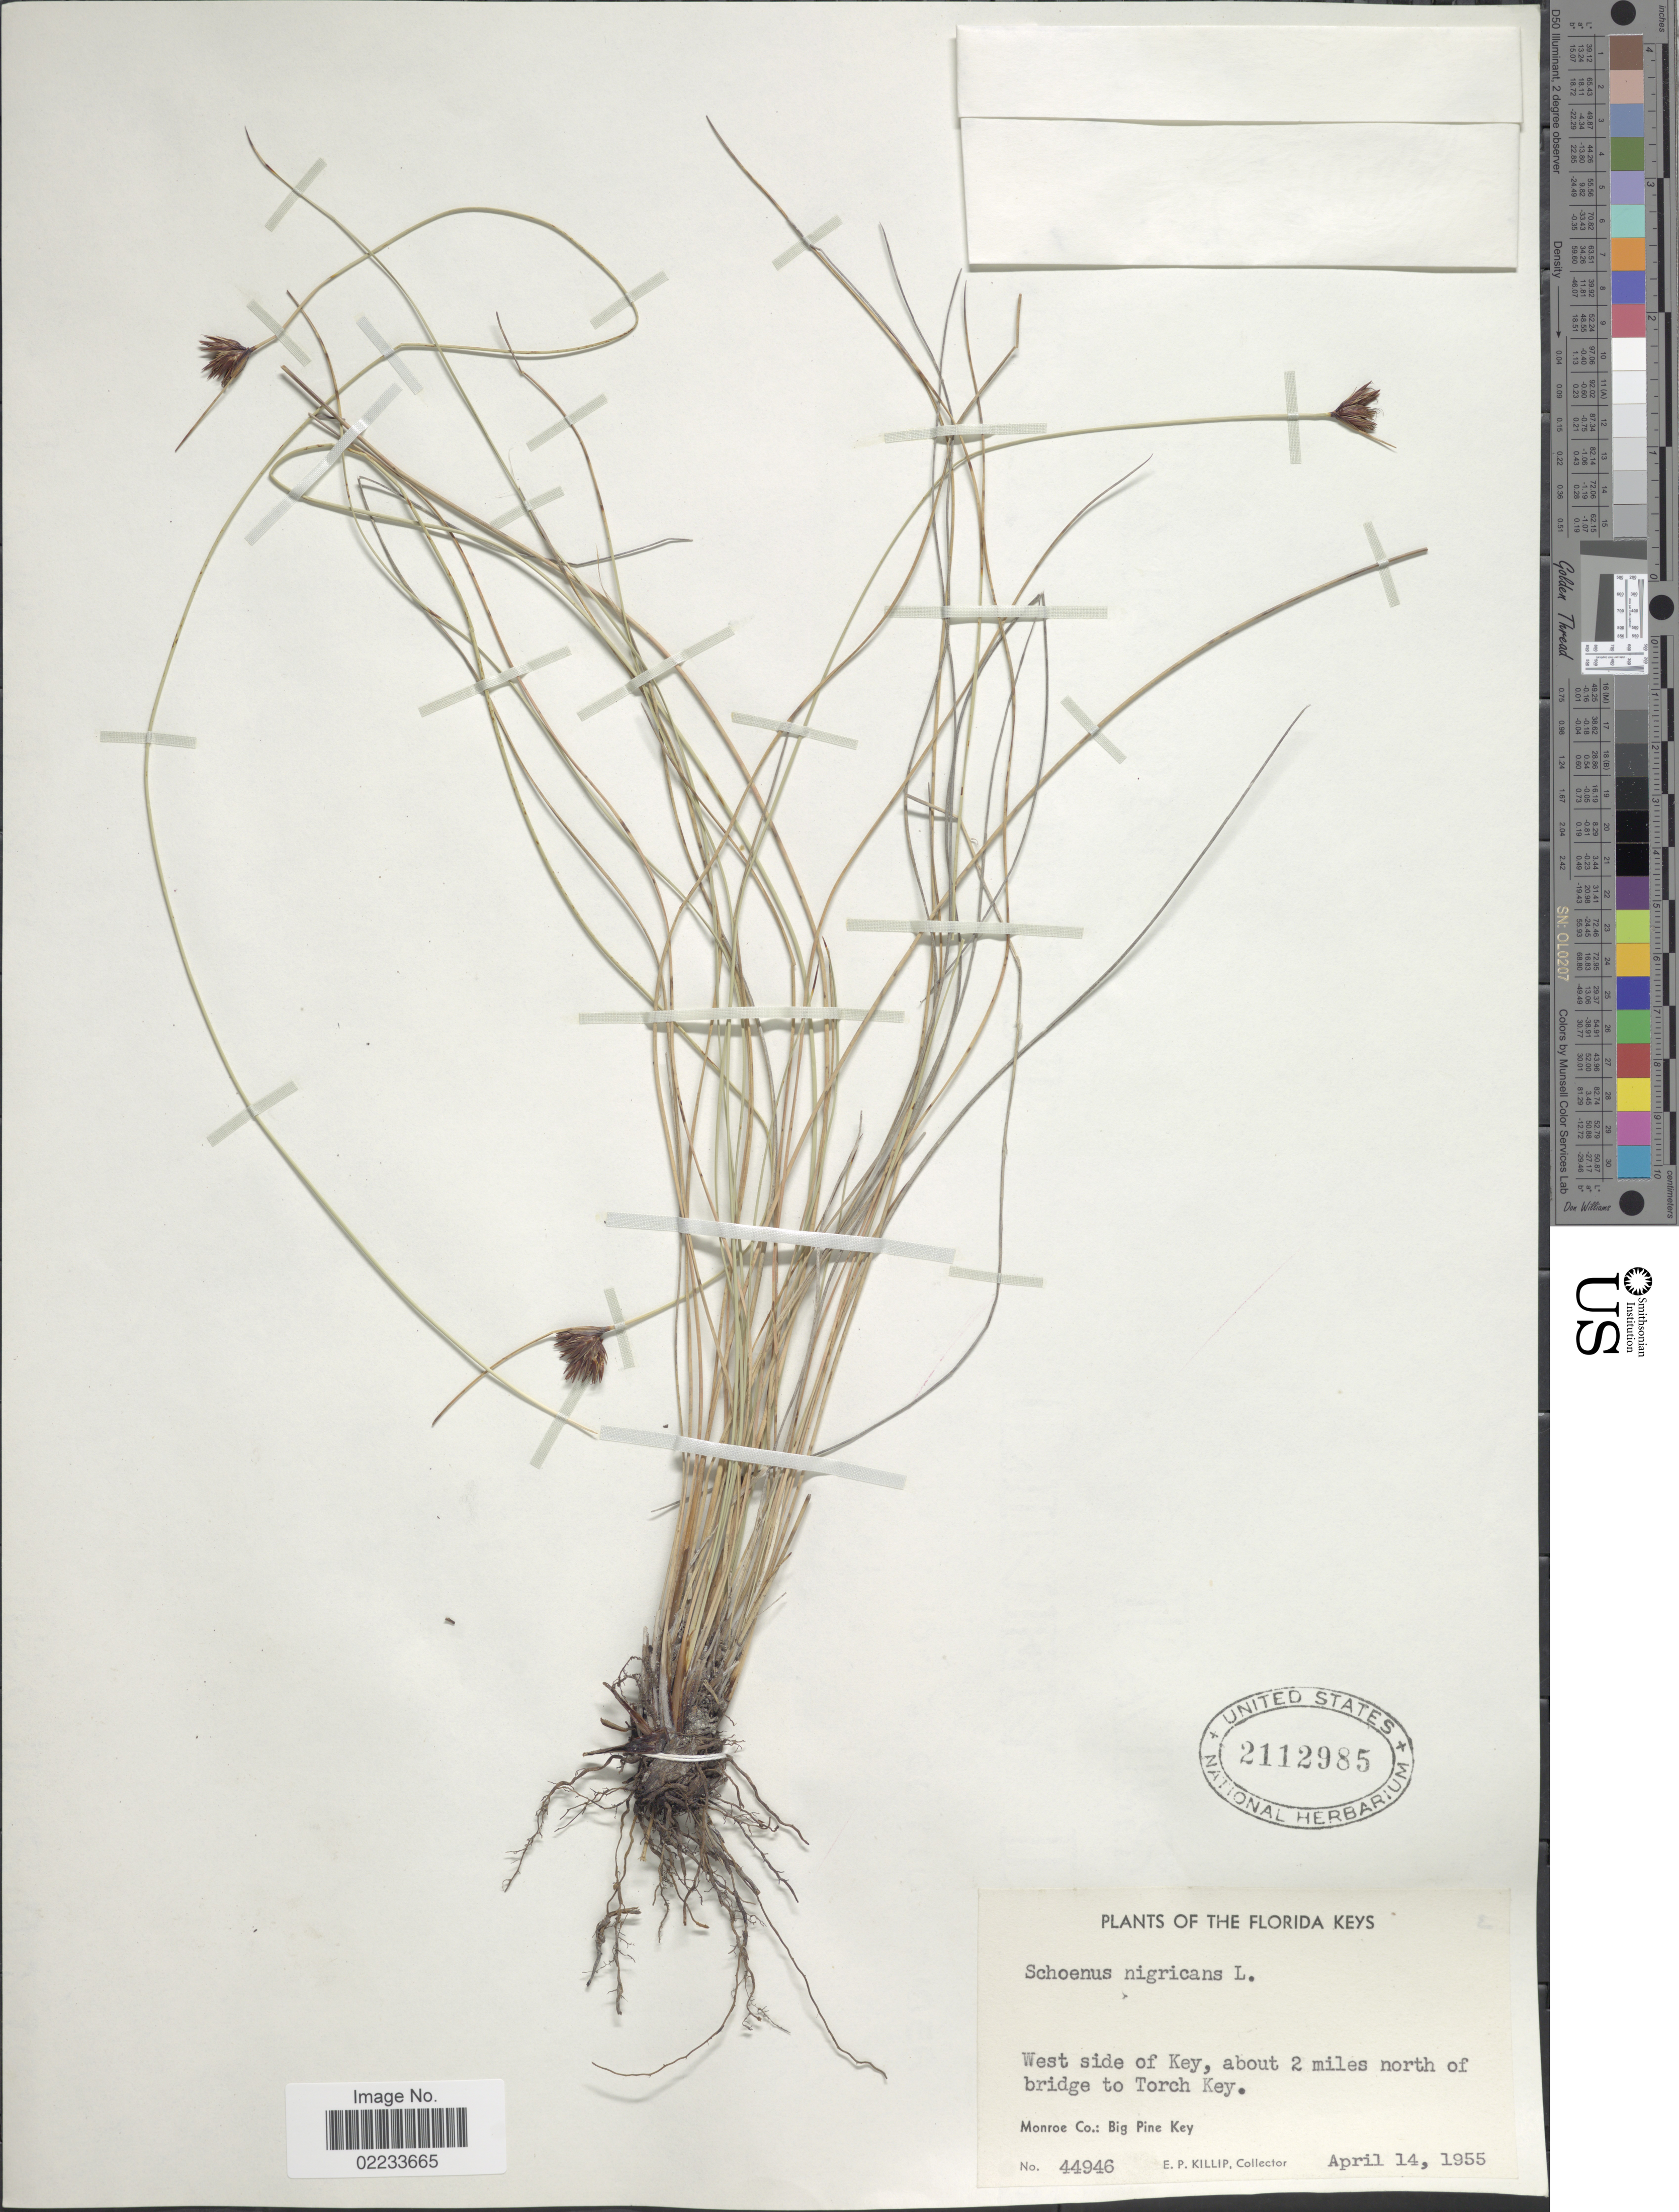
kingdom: Plantae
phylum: Tracheophyta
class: Liliopsida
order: Poales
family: Cyperaceae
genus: Schoenus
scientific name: Schoenus nigricans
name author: L.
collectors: E. P. Killip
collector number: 44946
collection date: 1955-04-14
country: United States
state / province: Florida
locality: The Florida Keys, West side of Key, about 2 miles north of bridge to Torch Key. Monroe Co.: Big Pine Key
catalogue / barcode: US 2112985